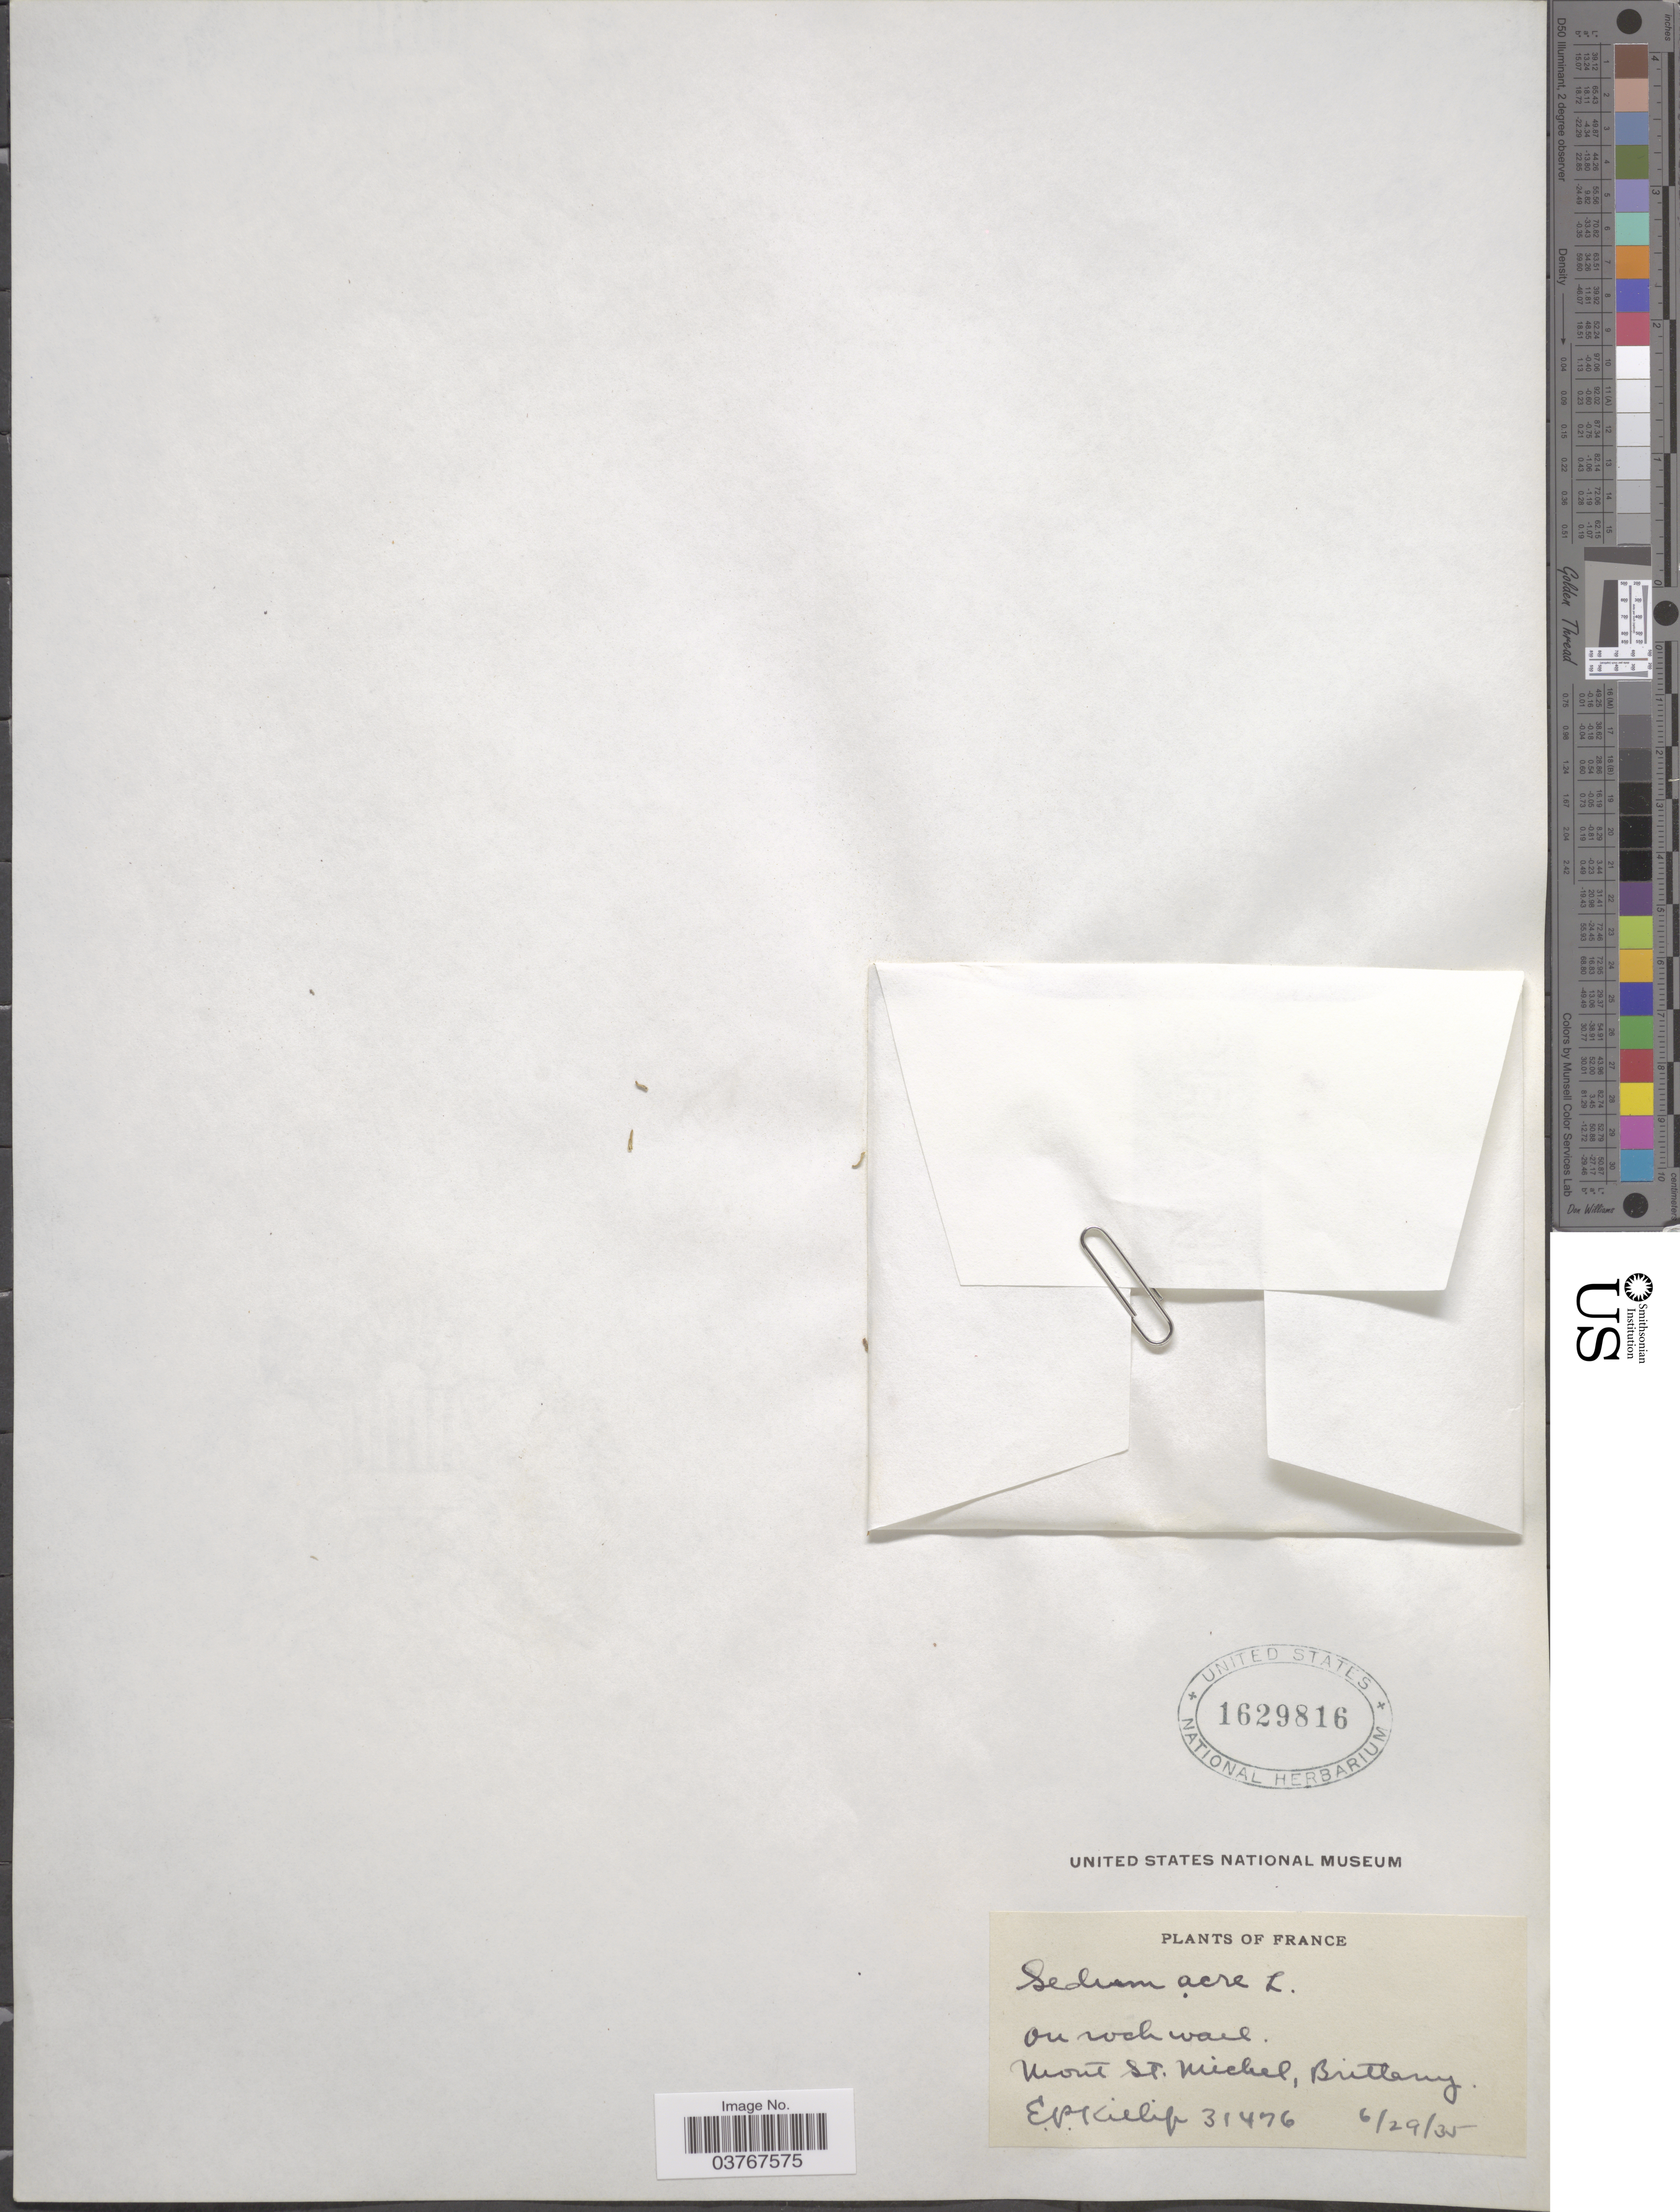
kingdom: Plantae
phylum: Tracheophyta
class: Magnoliopsida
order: Saxifragales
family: Crassulaceae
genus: Sedum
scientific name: Sedum acre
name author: L.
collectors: E. Plielif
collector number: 31476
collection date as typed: Transcribed d/m/y: 29/6/35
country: France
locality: On rock wall. Mount St. Michel, Brittany.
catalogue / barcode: US 1629816